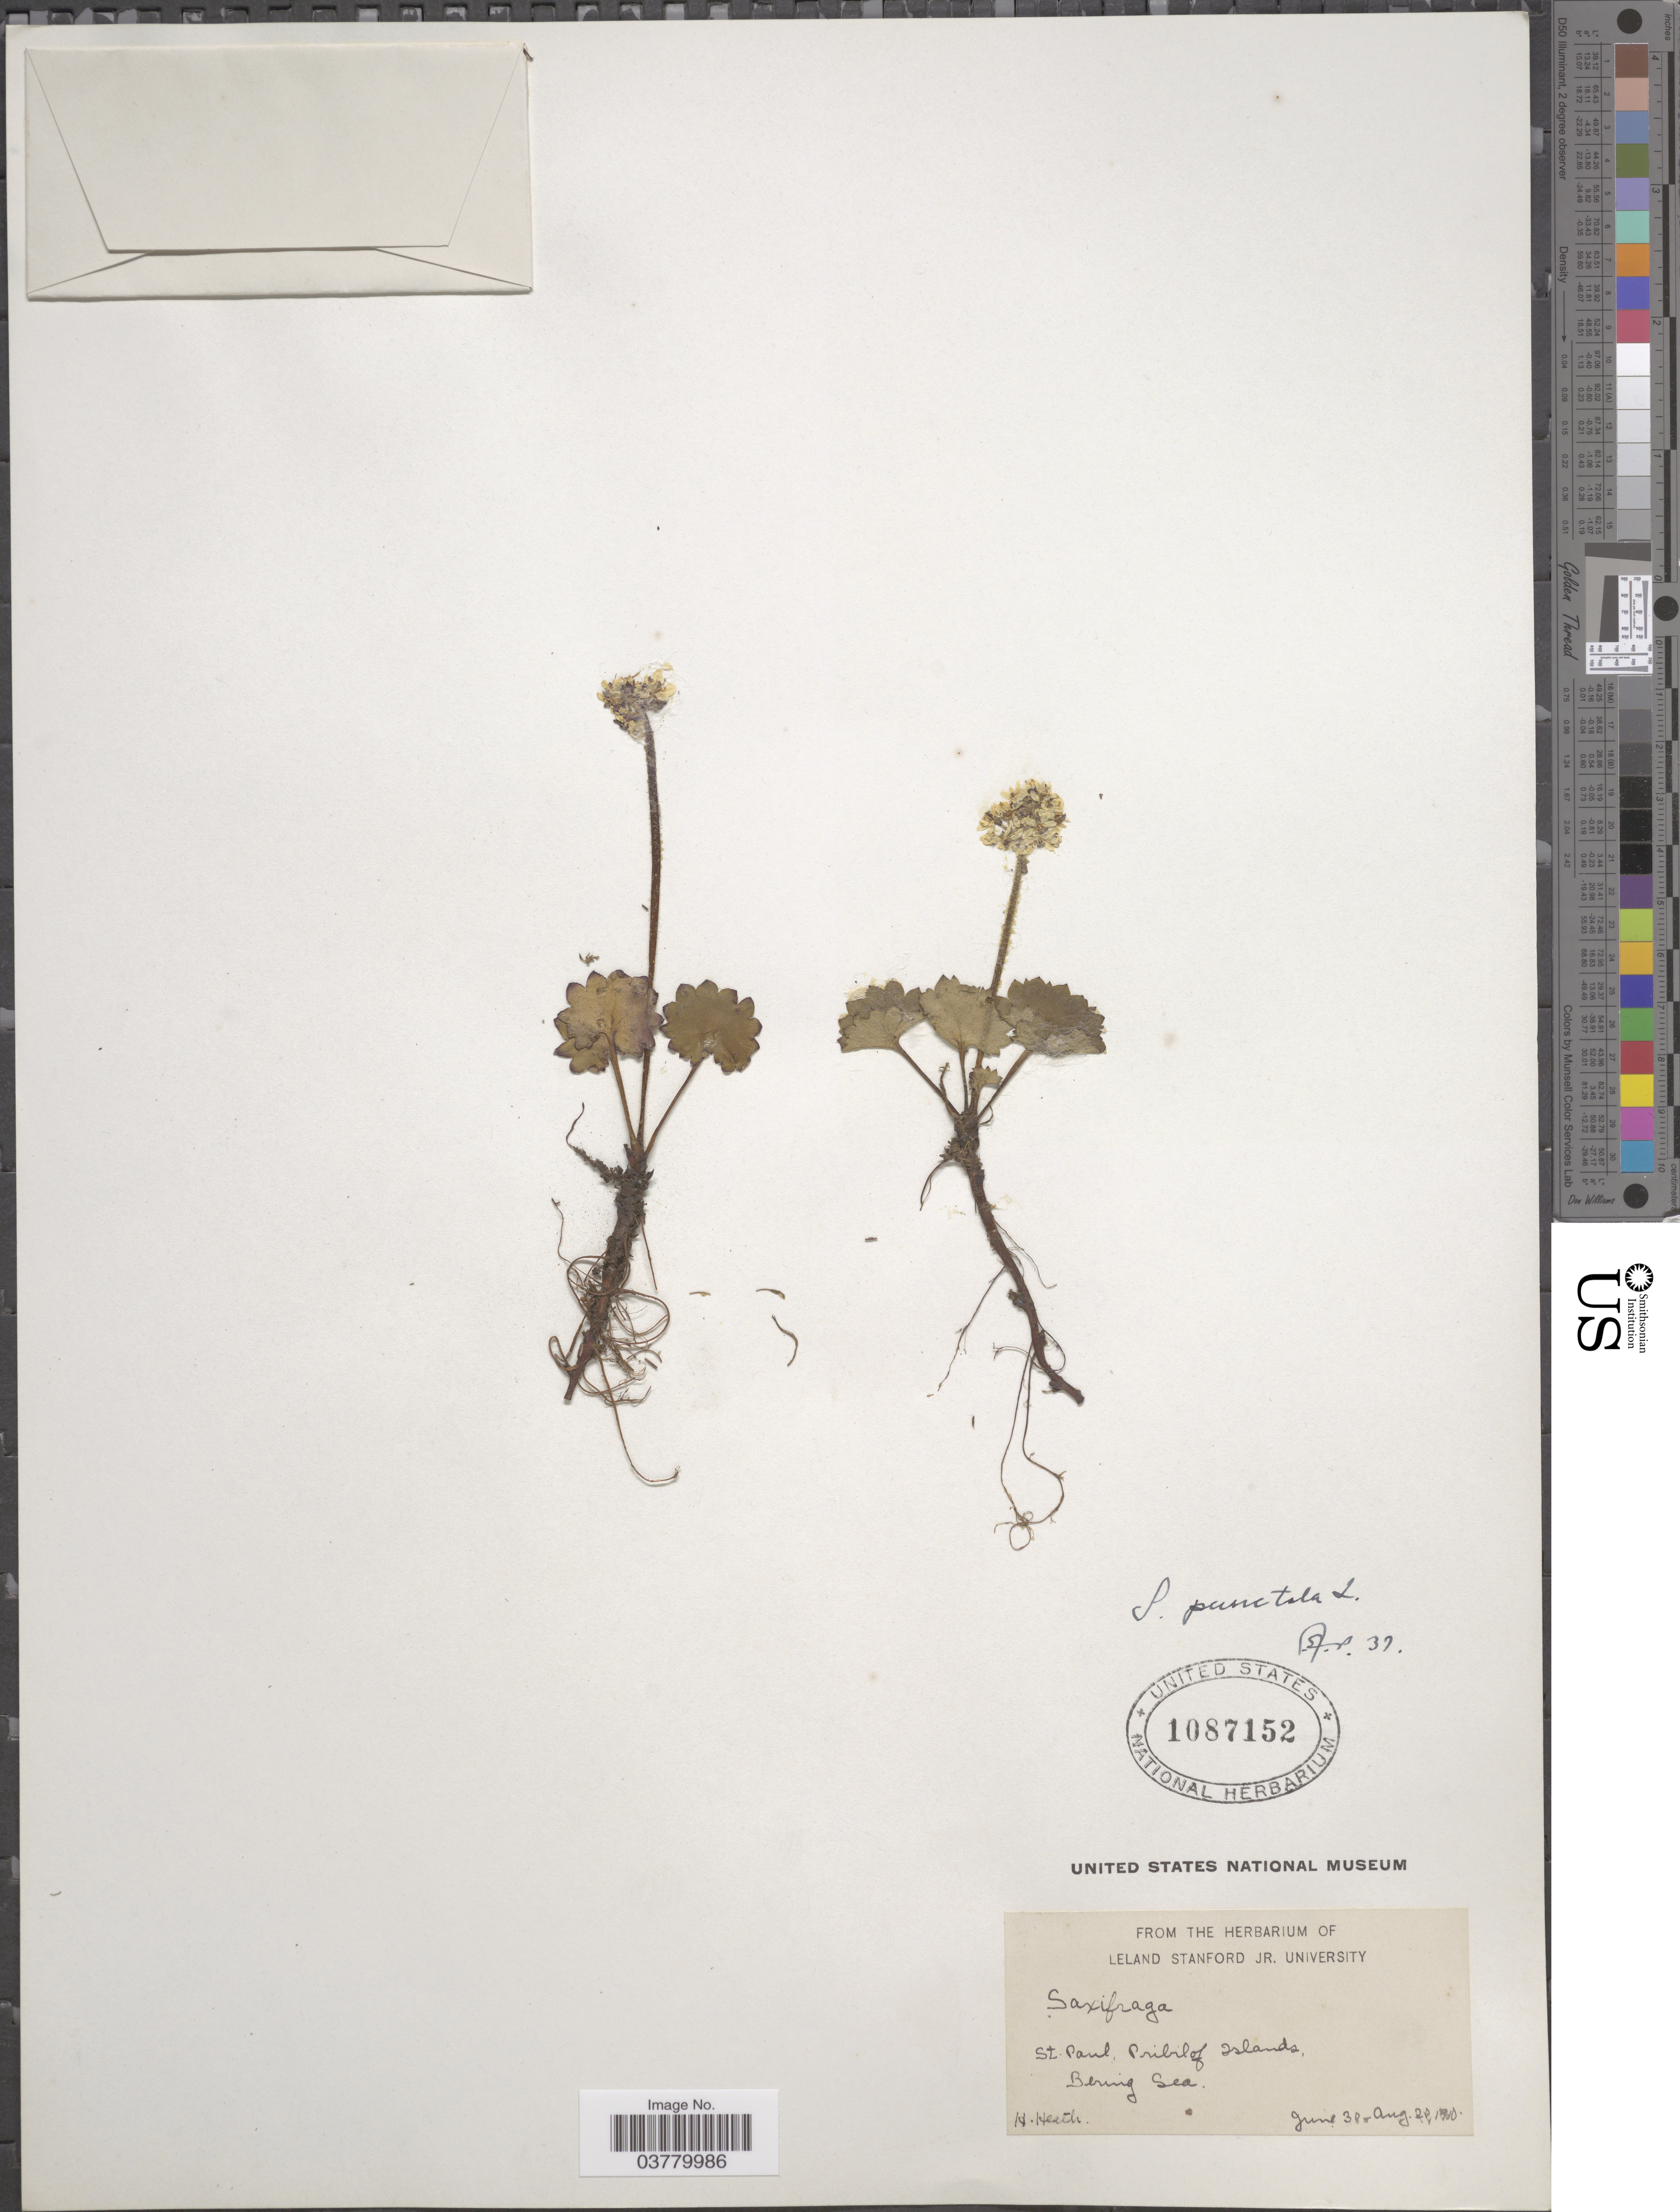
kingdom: Plantae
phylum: Tracheophyta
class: Magnoliopsida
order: Saxifragales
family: Saxifragaceae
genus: Micranthes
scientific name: Micranthes nelsoniana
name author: (D. Don) Small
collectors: H. Heath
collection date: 1910-06-30/1910-08-20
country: United States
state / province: Alaska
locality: St. Paul. Pribilof Islands, Bering Sea.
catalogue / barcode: US 1087152